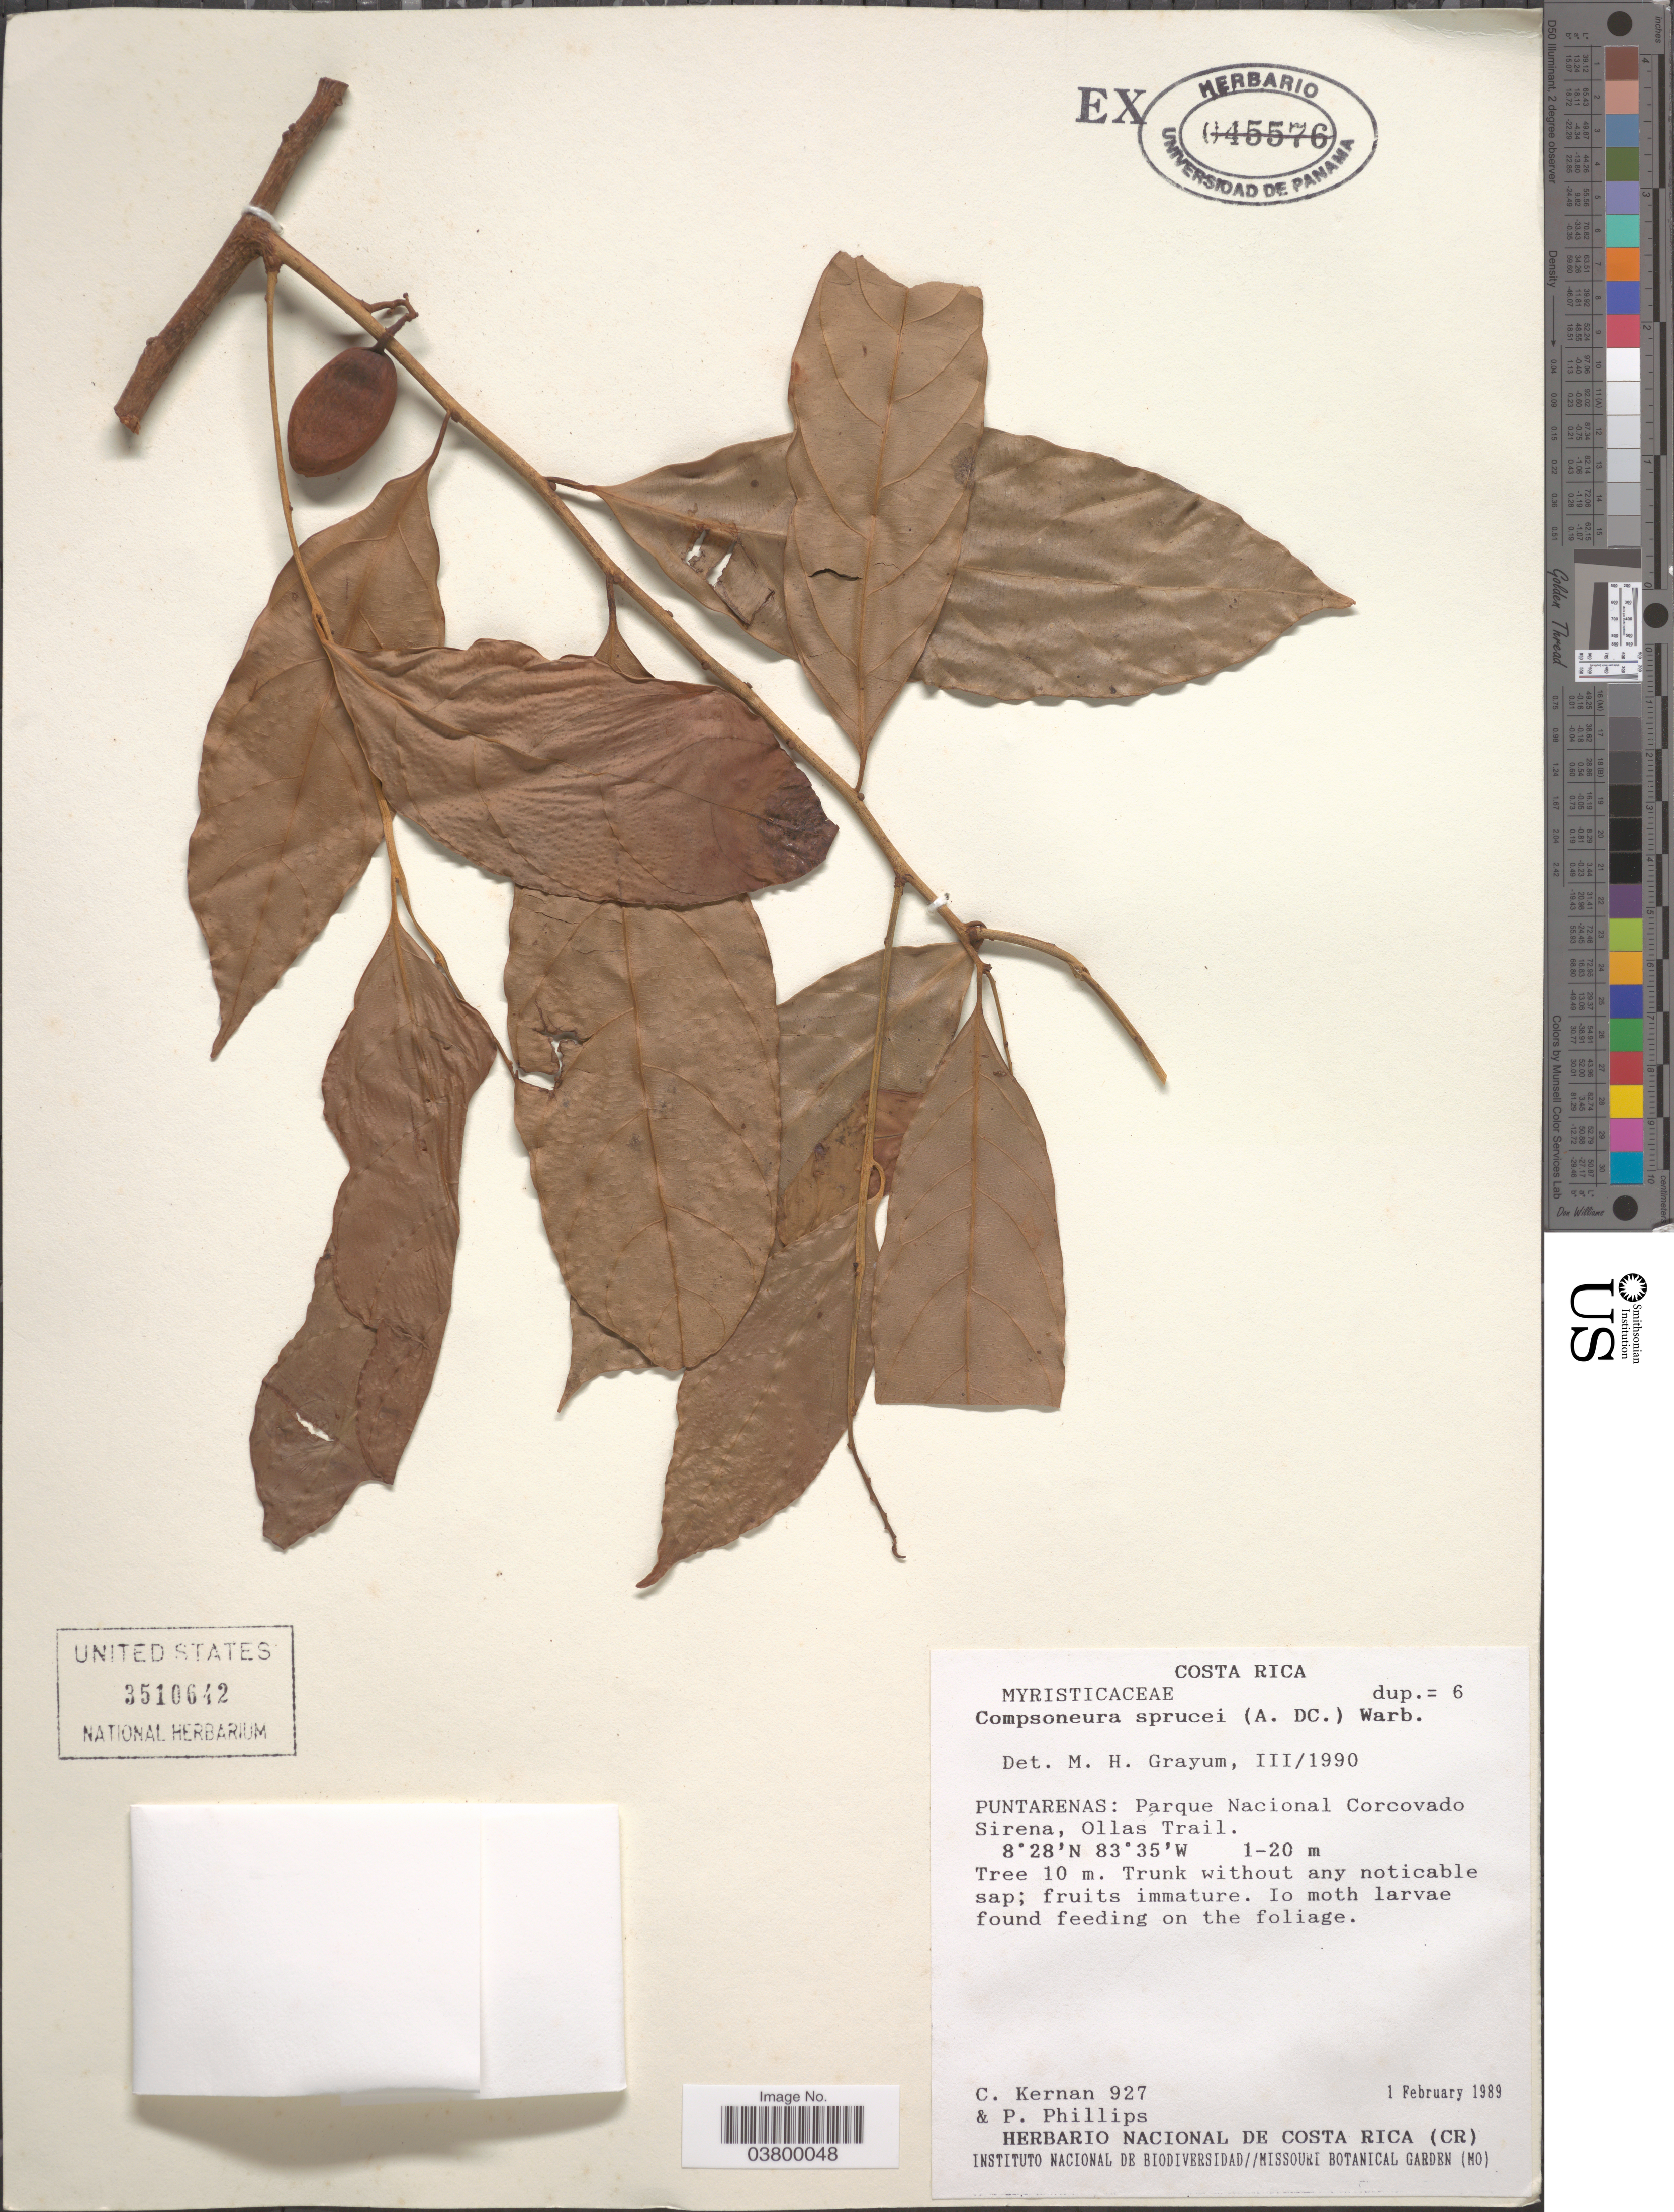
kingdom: Plantae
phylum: Tracheophyta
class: Magnoliopsida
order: Magnoliales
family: Myristicaceae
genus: Compsoneura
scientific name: Compsoneura sprucei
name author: (A. DC.) Warb.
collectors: C. Kernan & P. Phillips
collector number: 927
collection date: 1989-02-01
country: Costa Rica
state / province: Puntarenas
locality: Parque Nacional Corcovado Sirena, Ollas Trail.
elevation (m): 1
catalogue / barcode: US 3510642